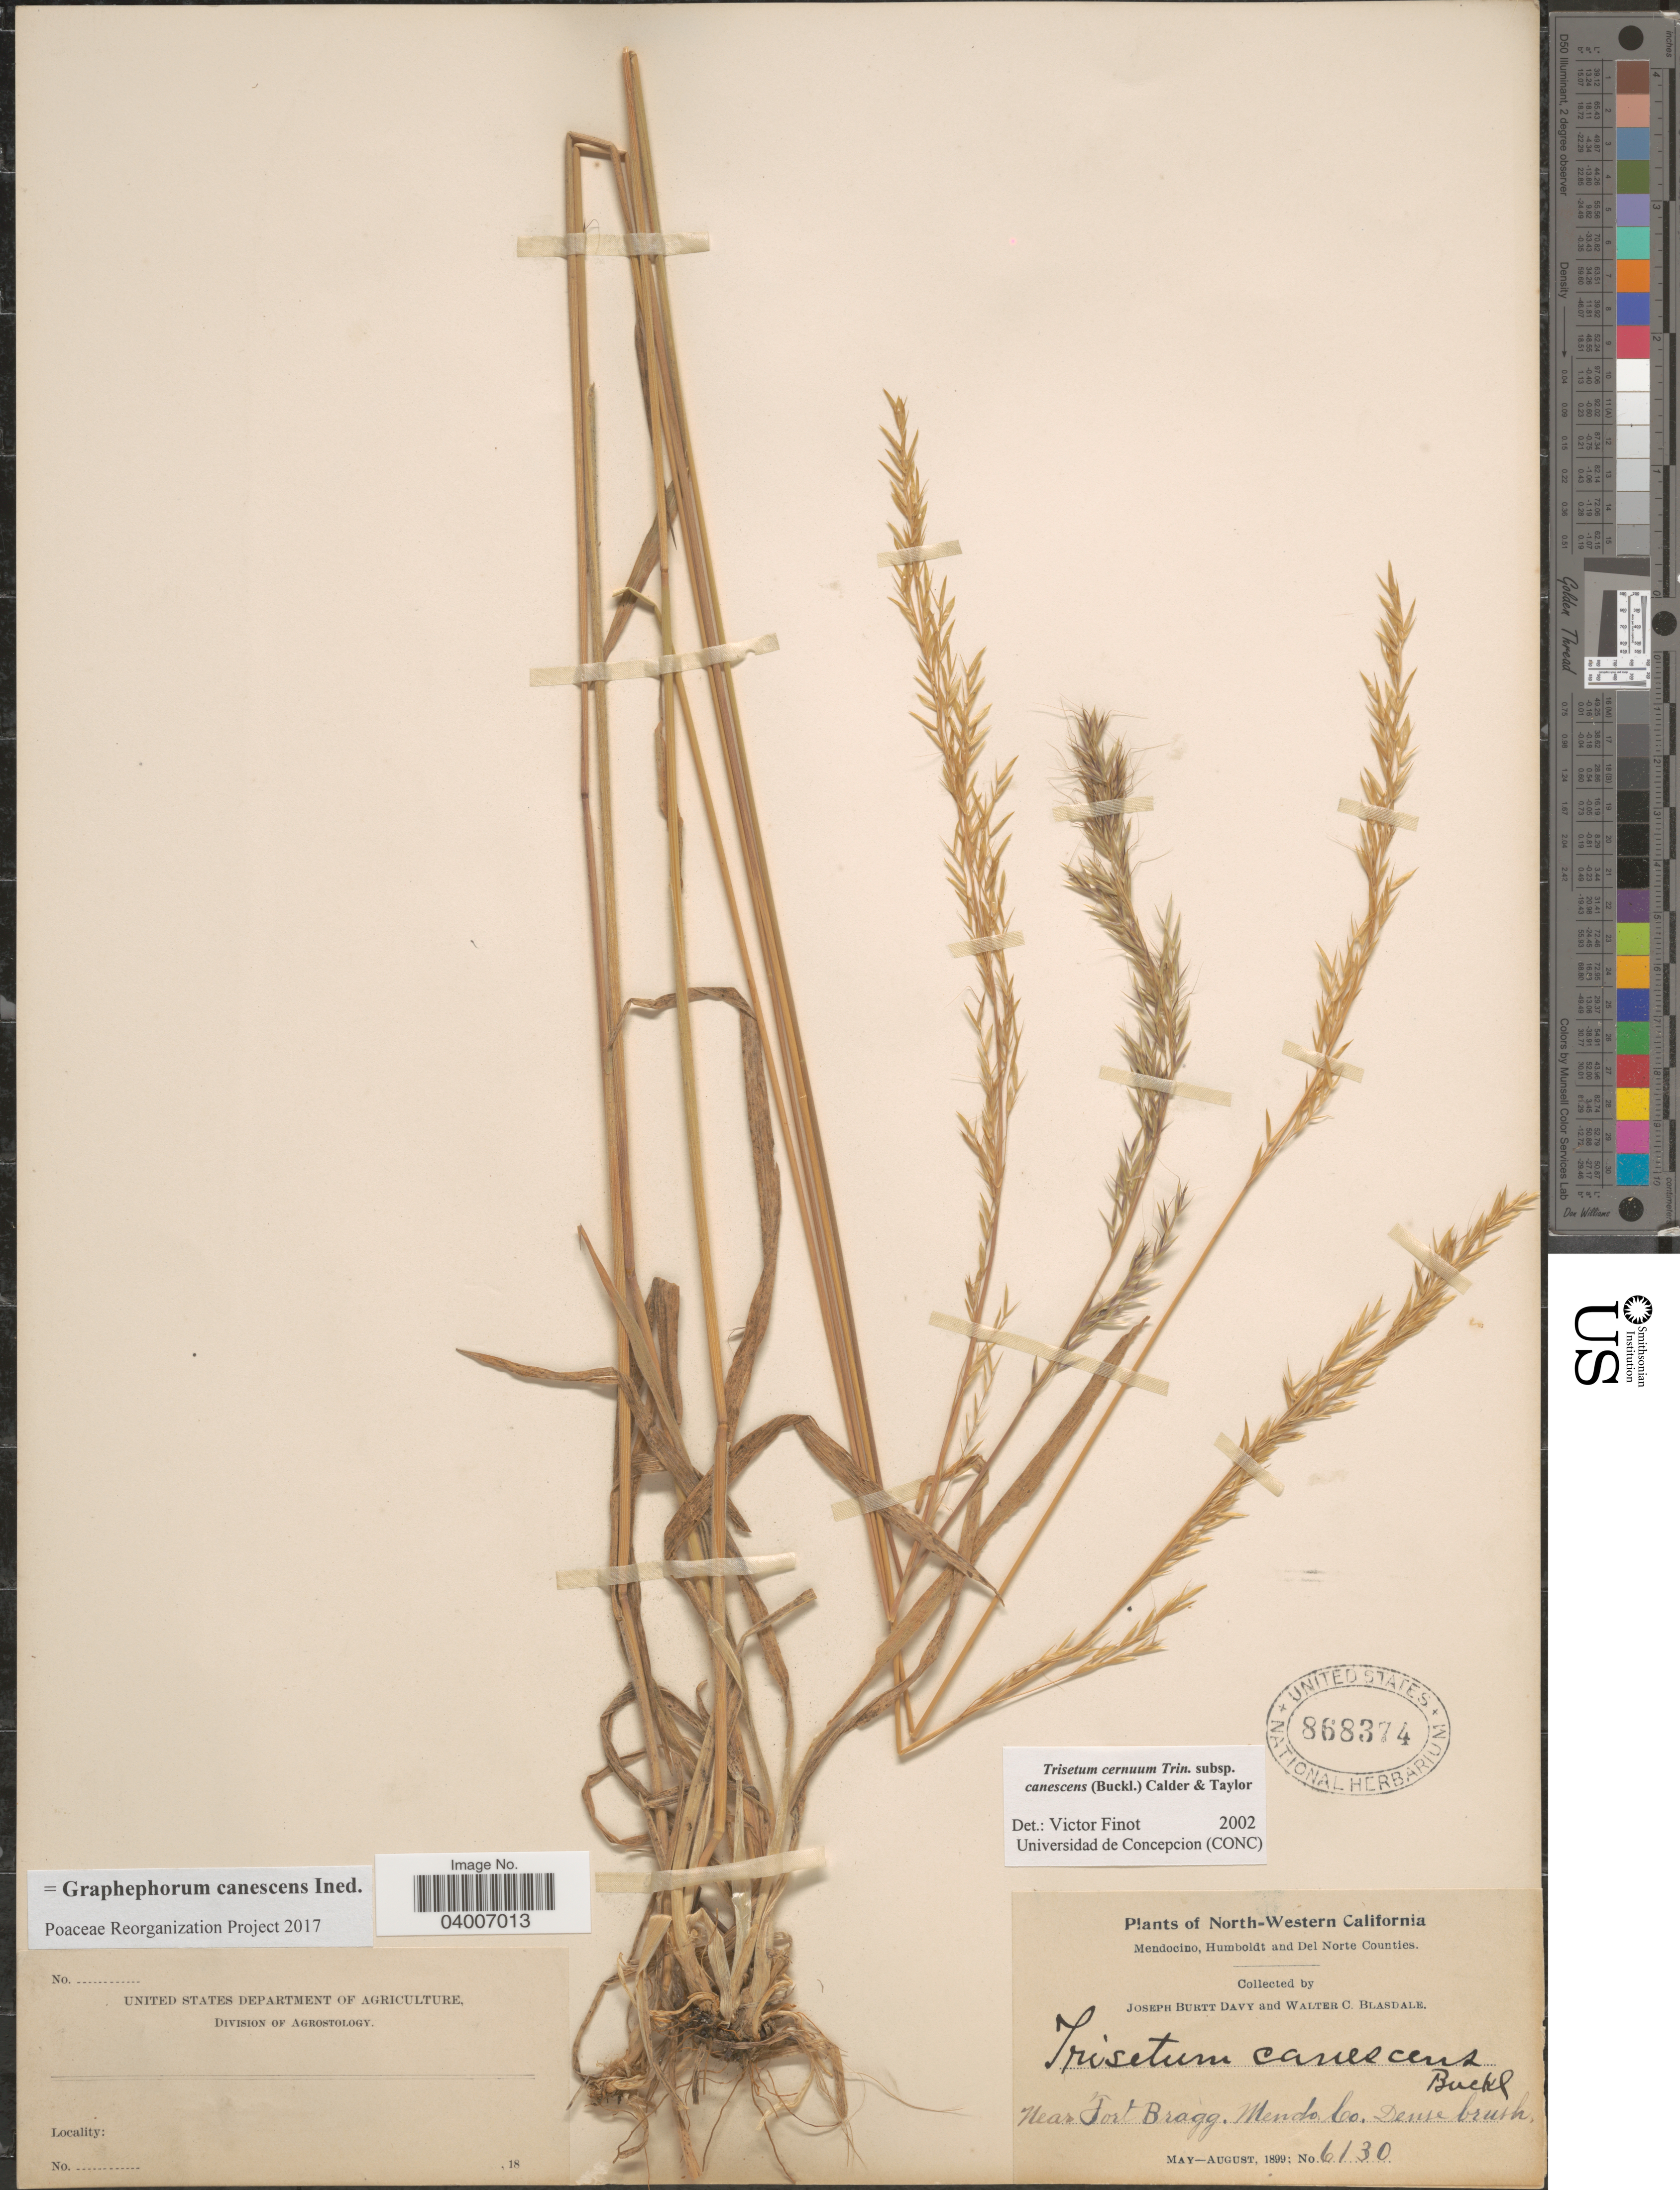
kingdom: Plantae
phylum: Tracheophyta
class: Liliopsida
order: Poales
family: Poaceae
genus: Graphephorum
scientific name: Graphephorum canescens ined.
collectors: J. Burtt Davy & W. Blasdale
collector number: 6130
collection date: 1899-05/1899-08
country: United States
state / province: California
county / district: Mendocino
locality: North-Western California. Near Fort Bragg. Mendocino Co. Dense brush.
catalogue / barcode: US 868374